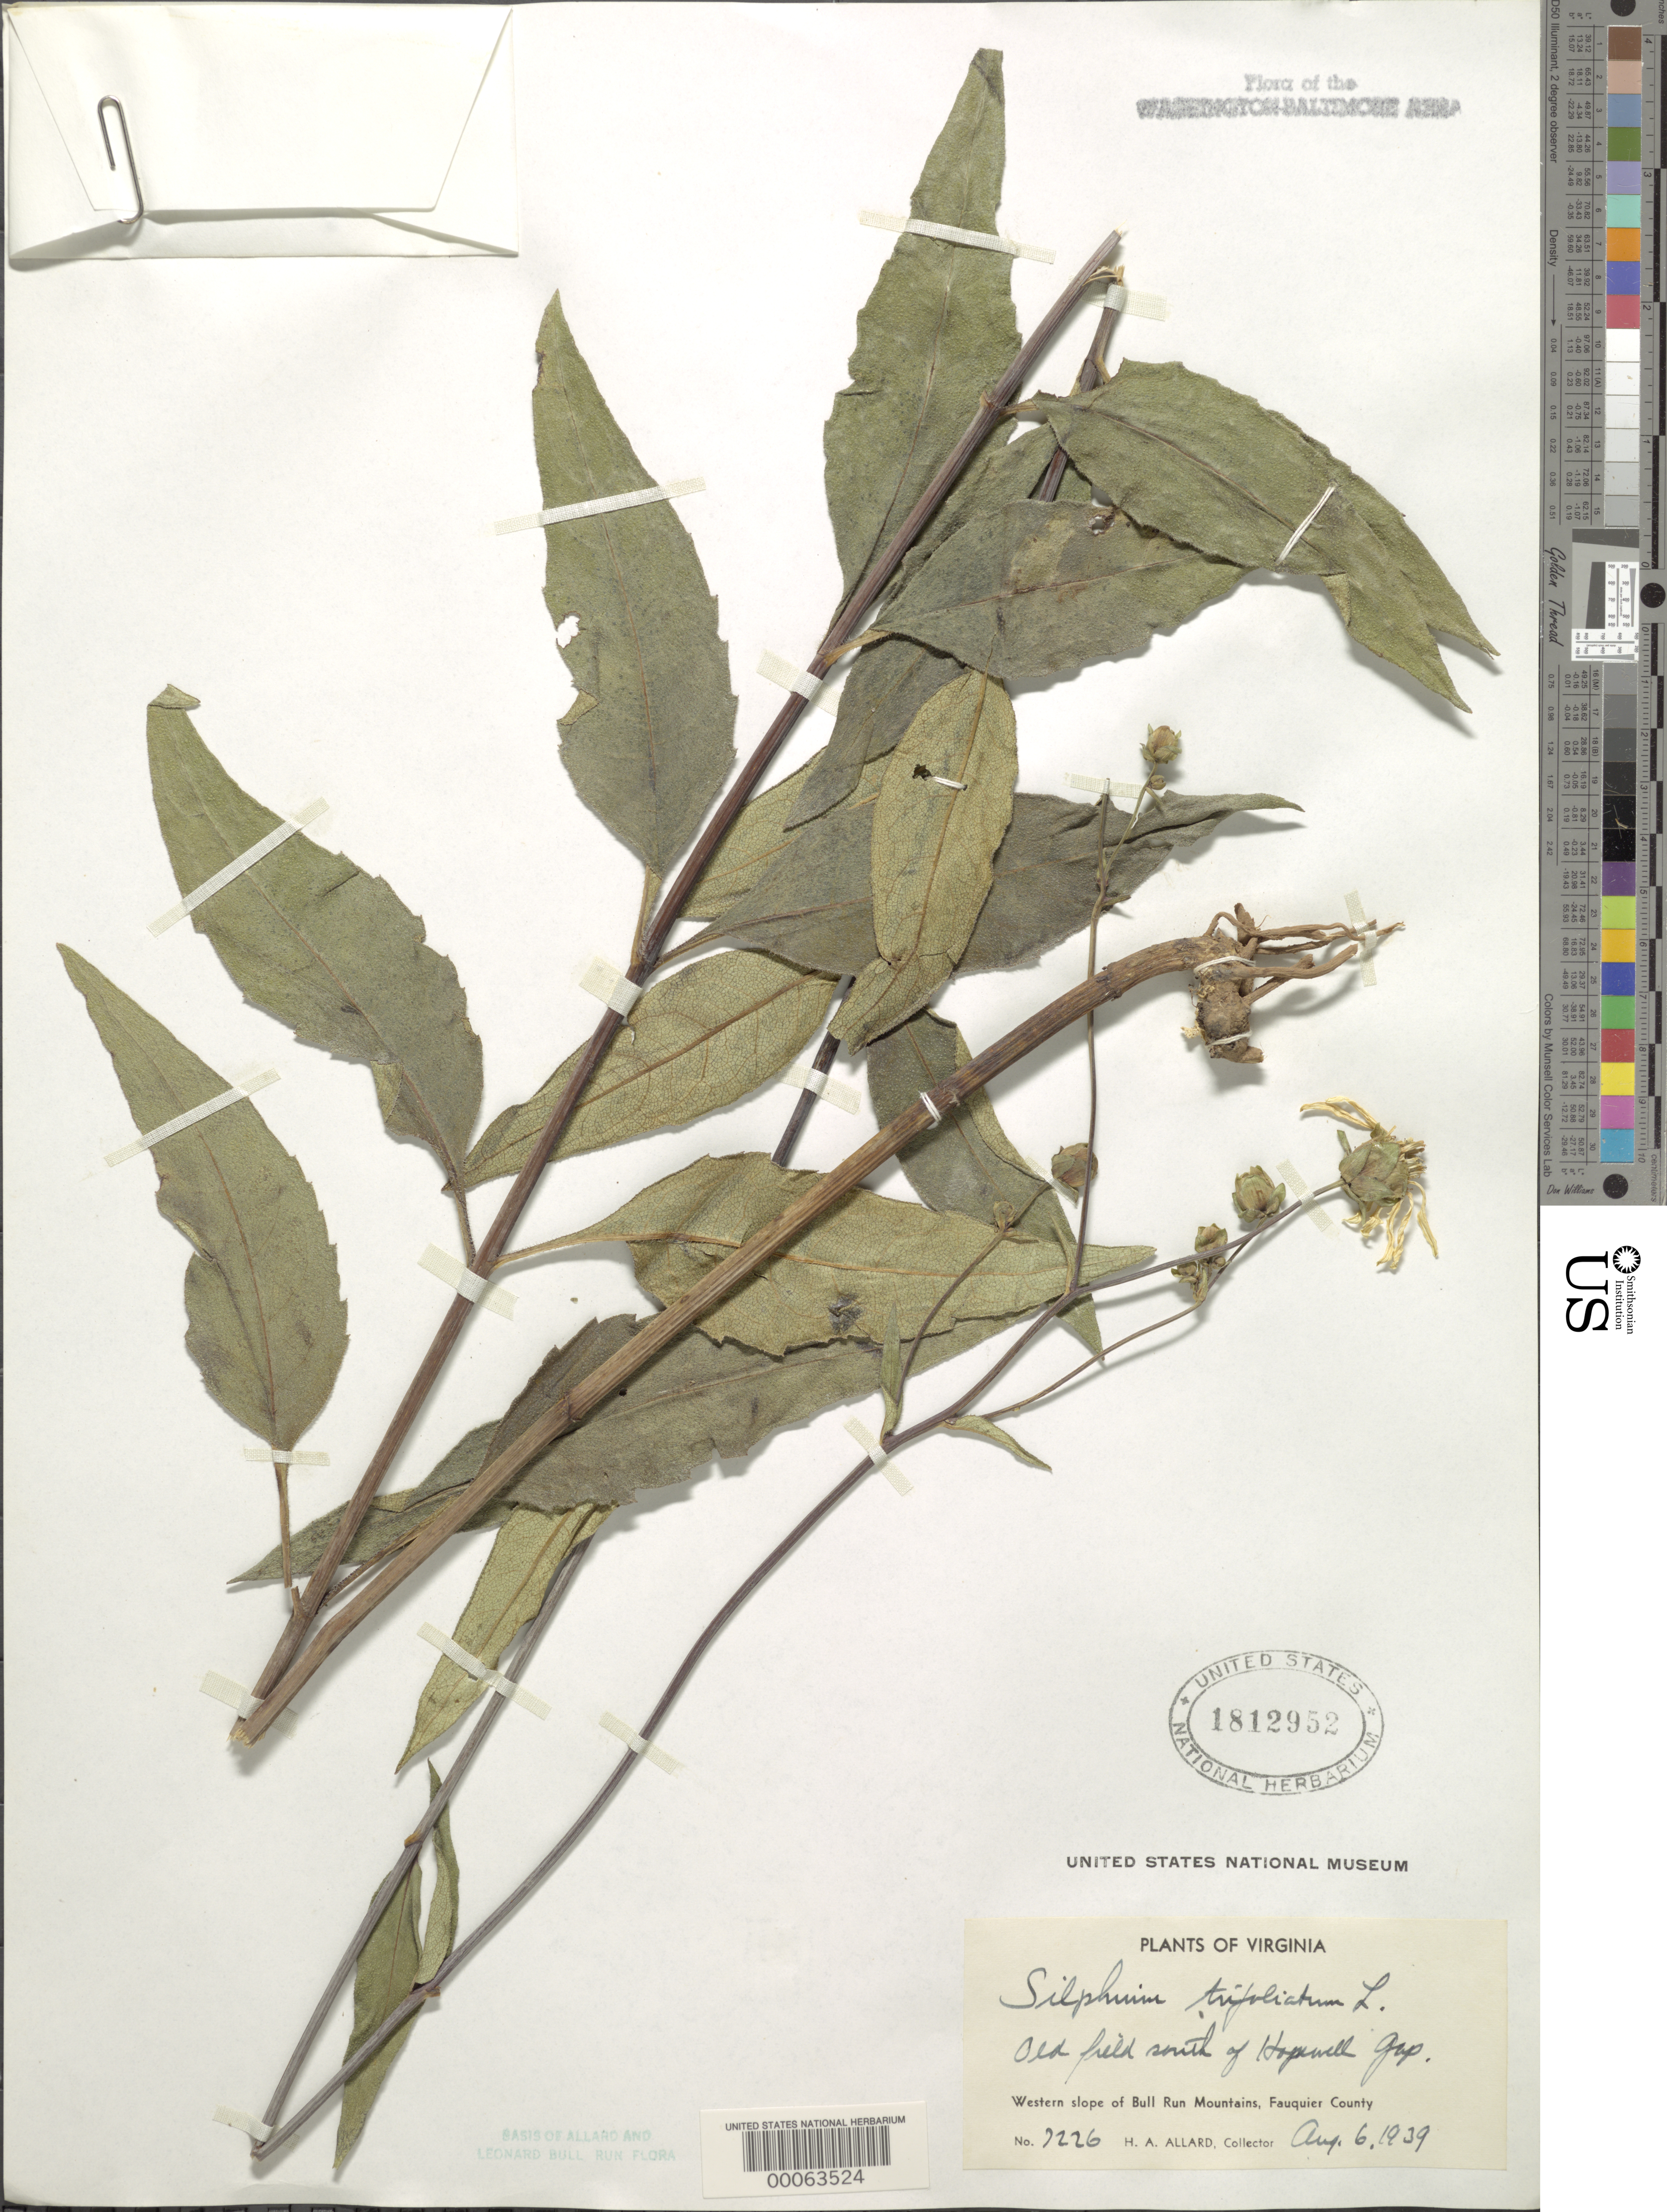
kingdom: Plantae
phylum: Tracheophyta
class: Magnoliopsida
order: Asterales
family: Asteraceae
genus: Silphium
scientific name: Silphium asteriscus var. trifoliatum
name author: (L.) Clevinger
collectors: H. A. Allard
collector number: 7226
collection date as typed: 06 Aug 1939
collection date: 1939-08-06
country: United States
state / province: Virginia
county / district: Fauquier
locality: South of Hopewell Gap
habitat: Old field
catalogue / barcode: US 1812952